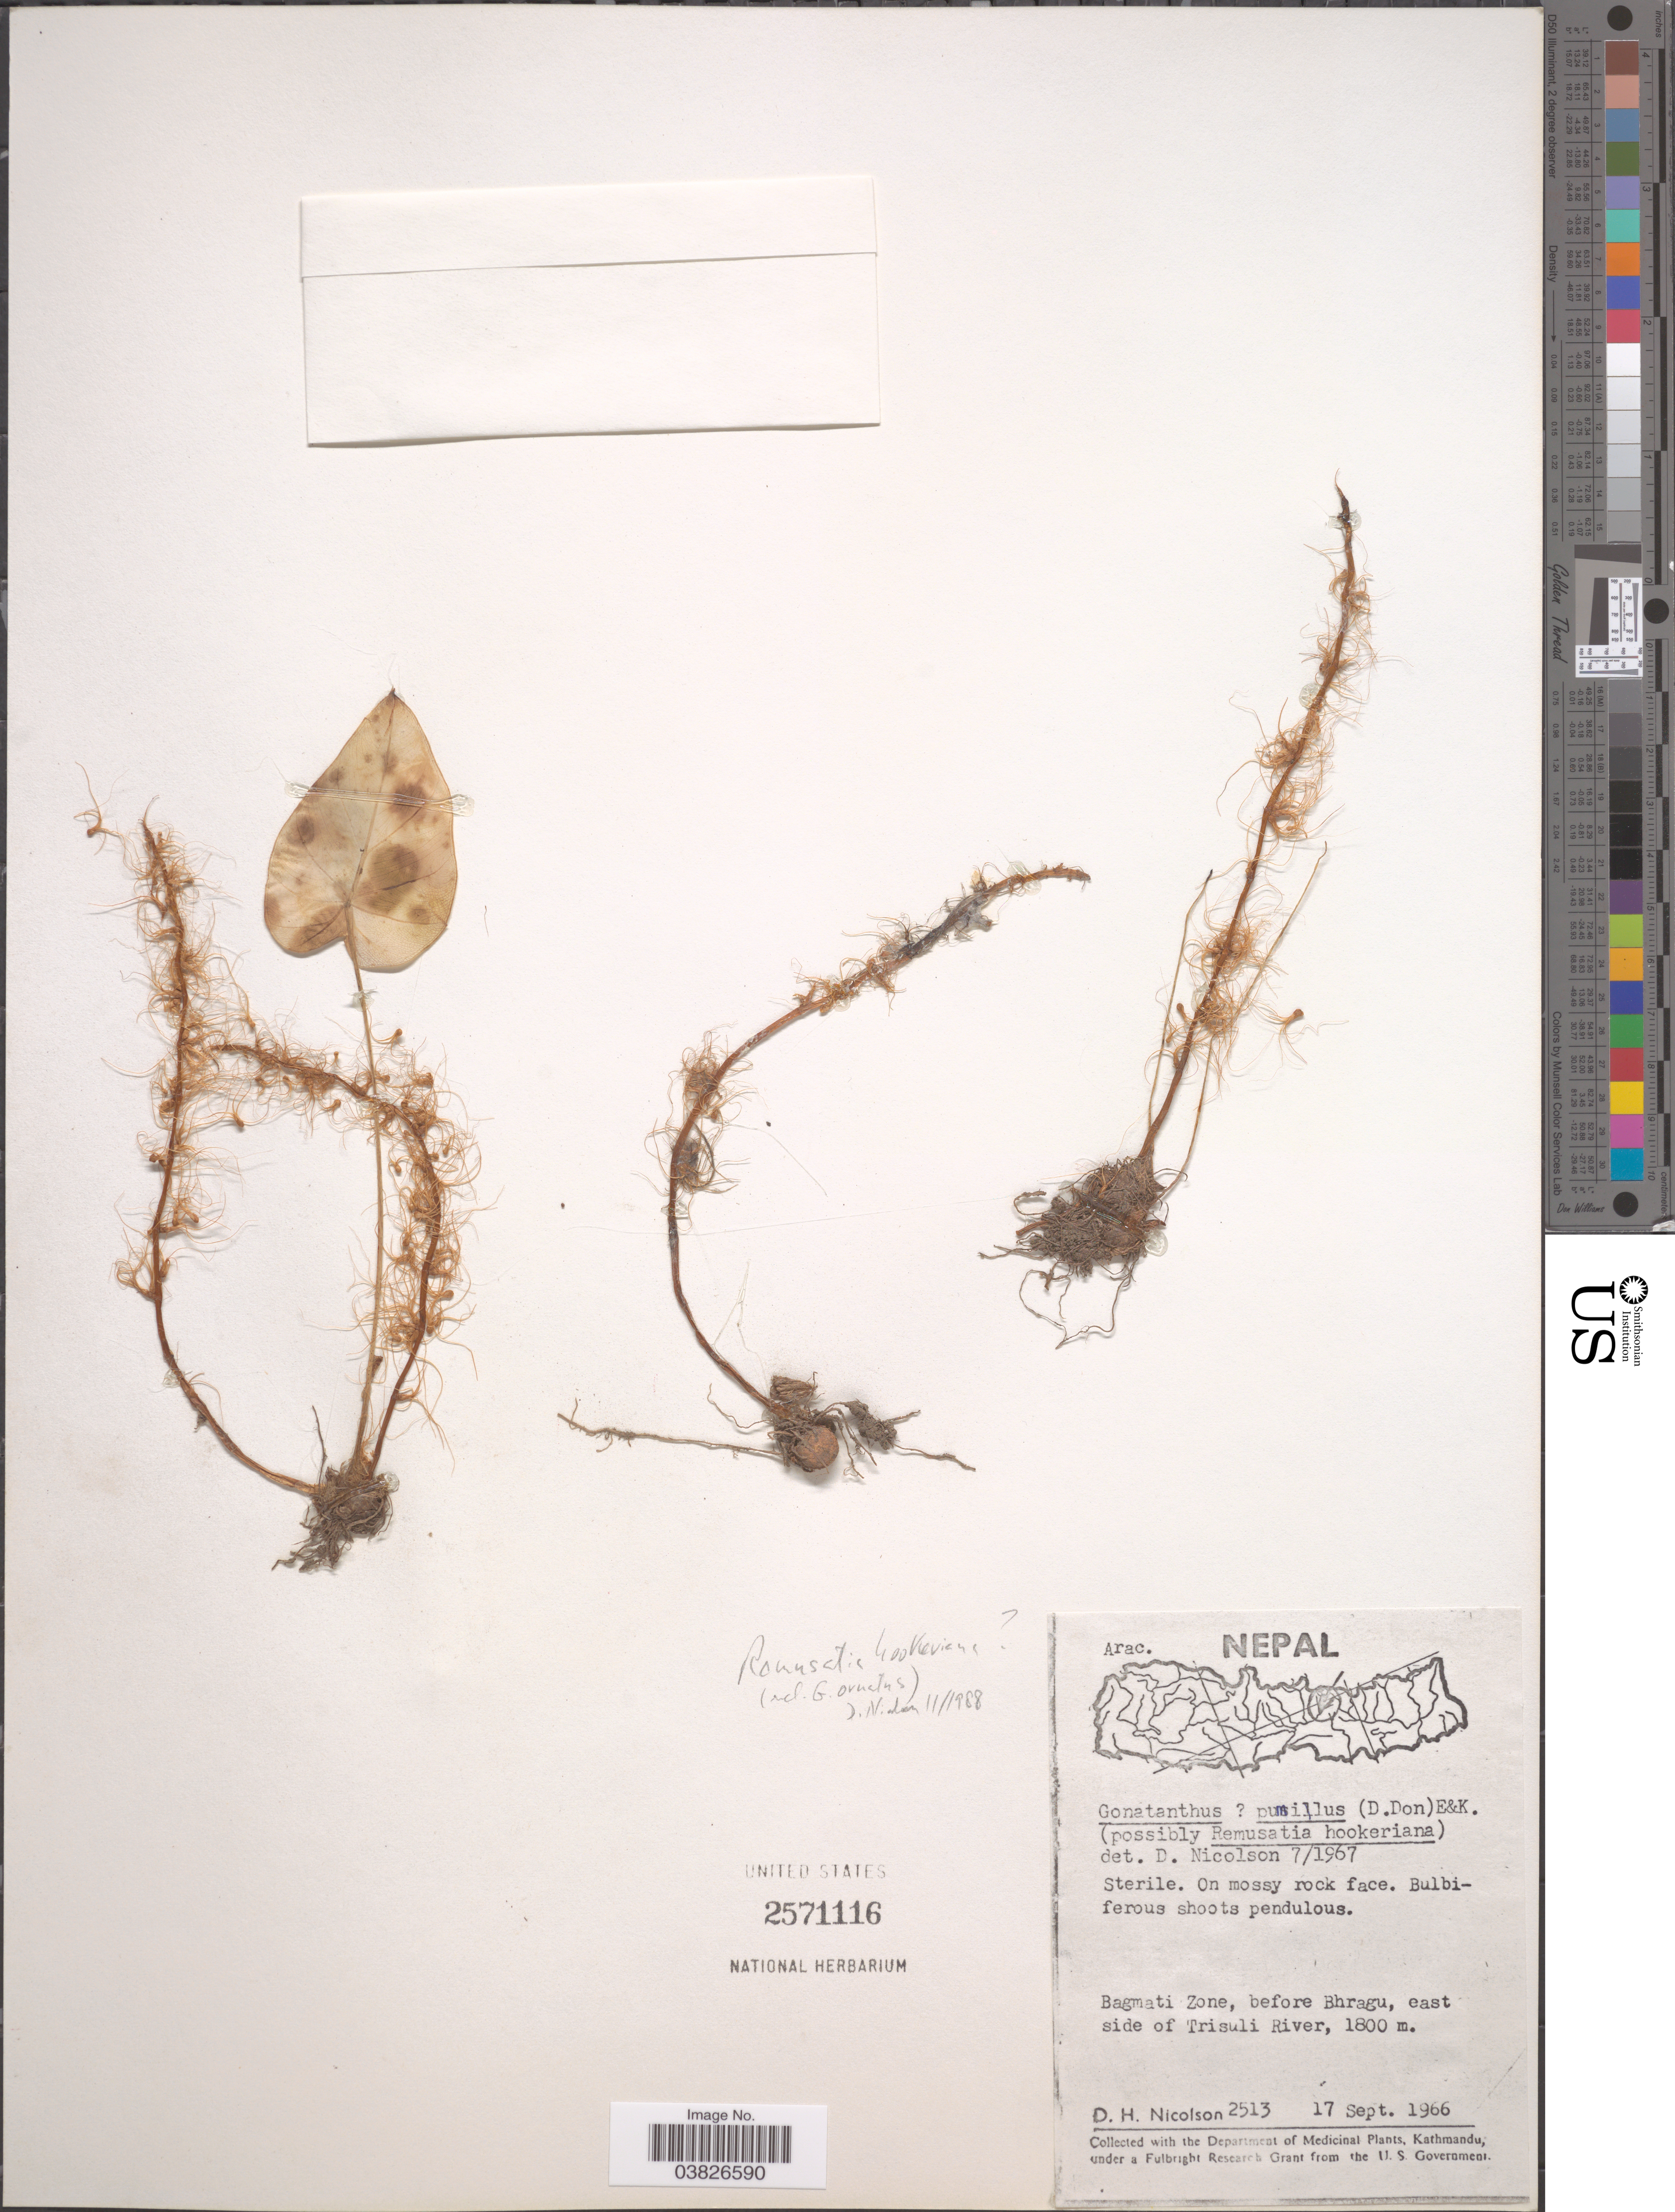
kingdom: Plantae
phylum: Tracheophyta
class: Liliopsida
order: Alismatales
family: Araceae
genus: Remusatia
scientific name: Remusatia hookeriana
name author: Schott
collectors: D. H. Nicolson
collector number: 2513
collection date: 1966-09-17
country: Nepal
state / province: Bagmati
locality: Bagmati Zone, before Bhragu, east side of Trisuli River.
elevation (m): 1800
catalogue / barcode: US 2571116